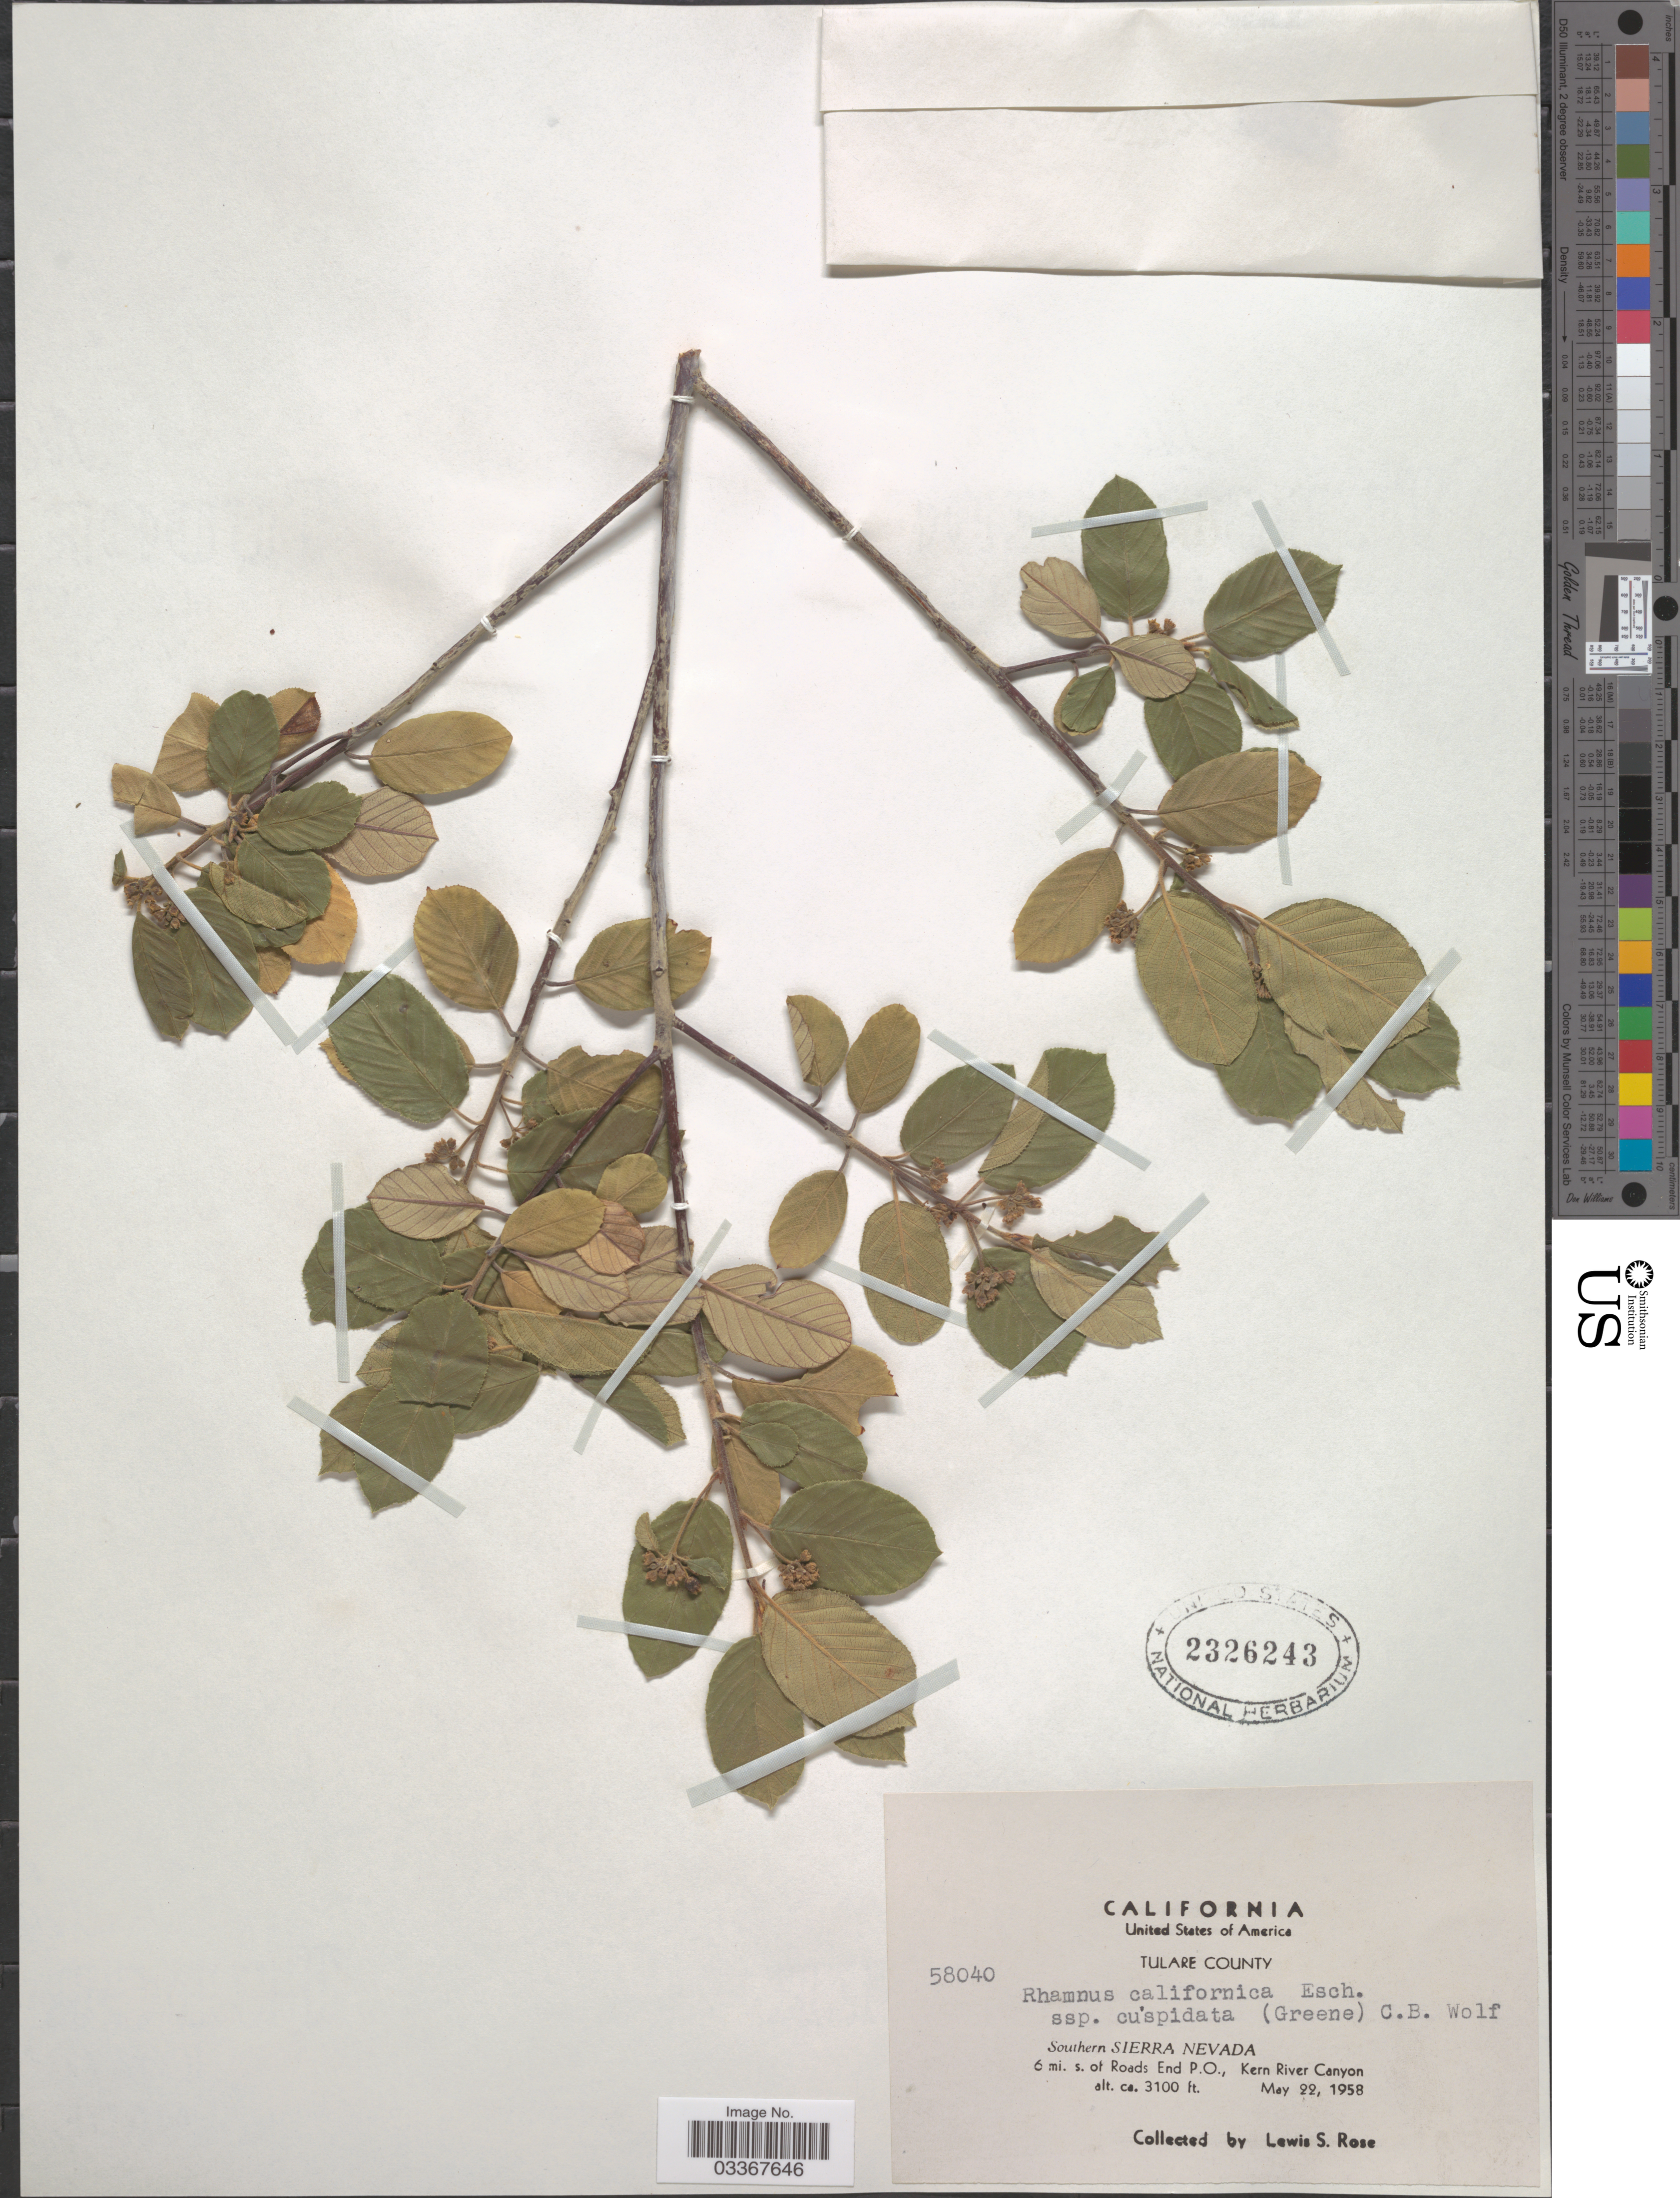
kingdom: Plantae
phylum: Tracheophyta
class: Magnoliopsida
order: Rosales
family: Rhamnaceae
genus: Frangula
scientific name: Frangula californica subsp. cuspidata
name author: (Greene) Kartesz & Gandhi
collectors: L. S. Rose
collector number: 58040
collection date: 1958-05-22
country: United States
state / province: California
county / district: Tulare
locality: Tulare County, Southern Sierra Nevada, 6 mi. s. of Road End P.O., Kern River Canyon.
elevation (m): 945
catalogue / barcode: US 2326243